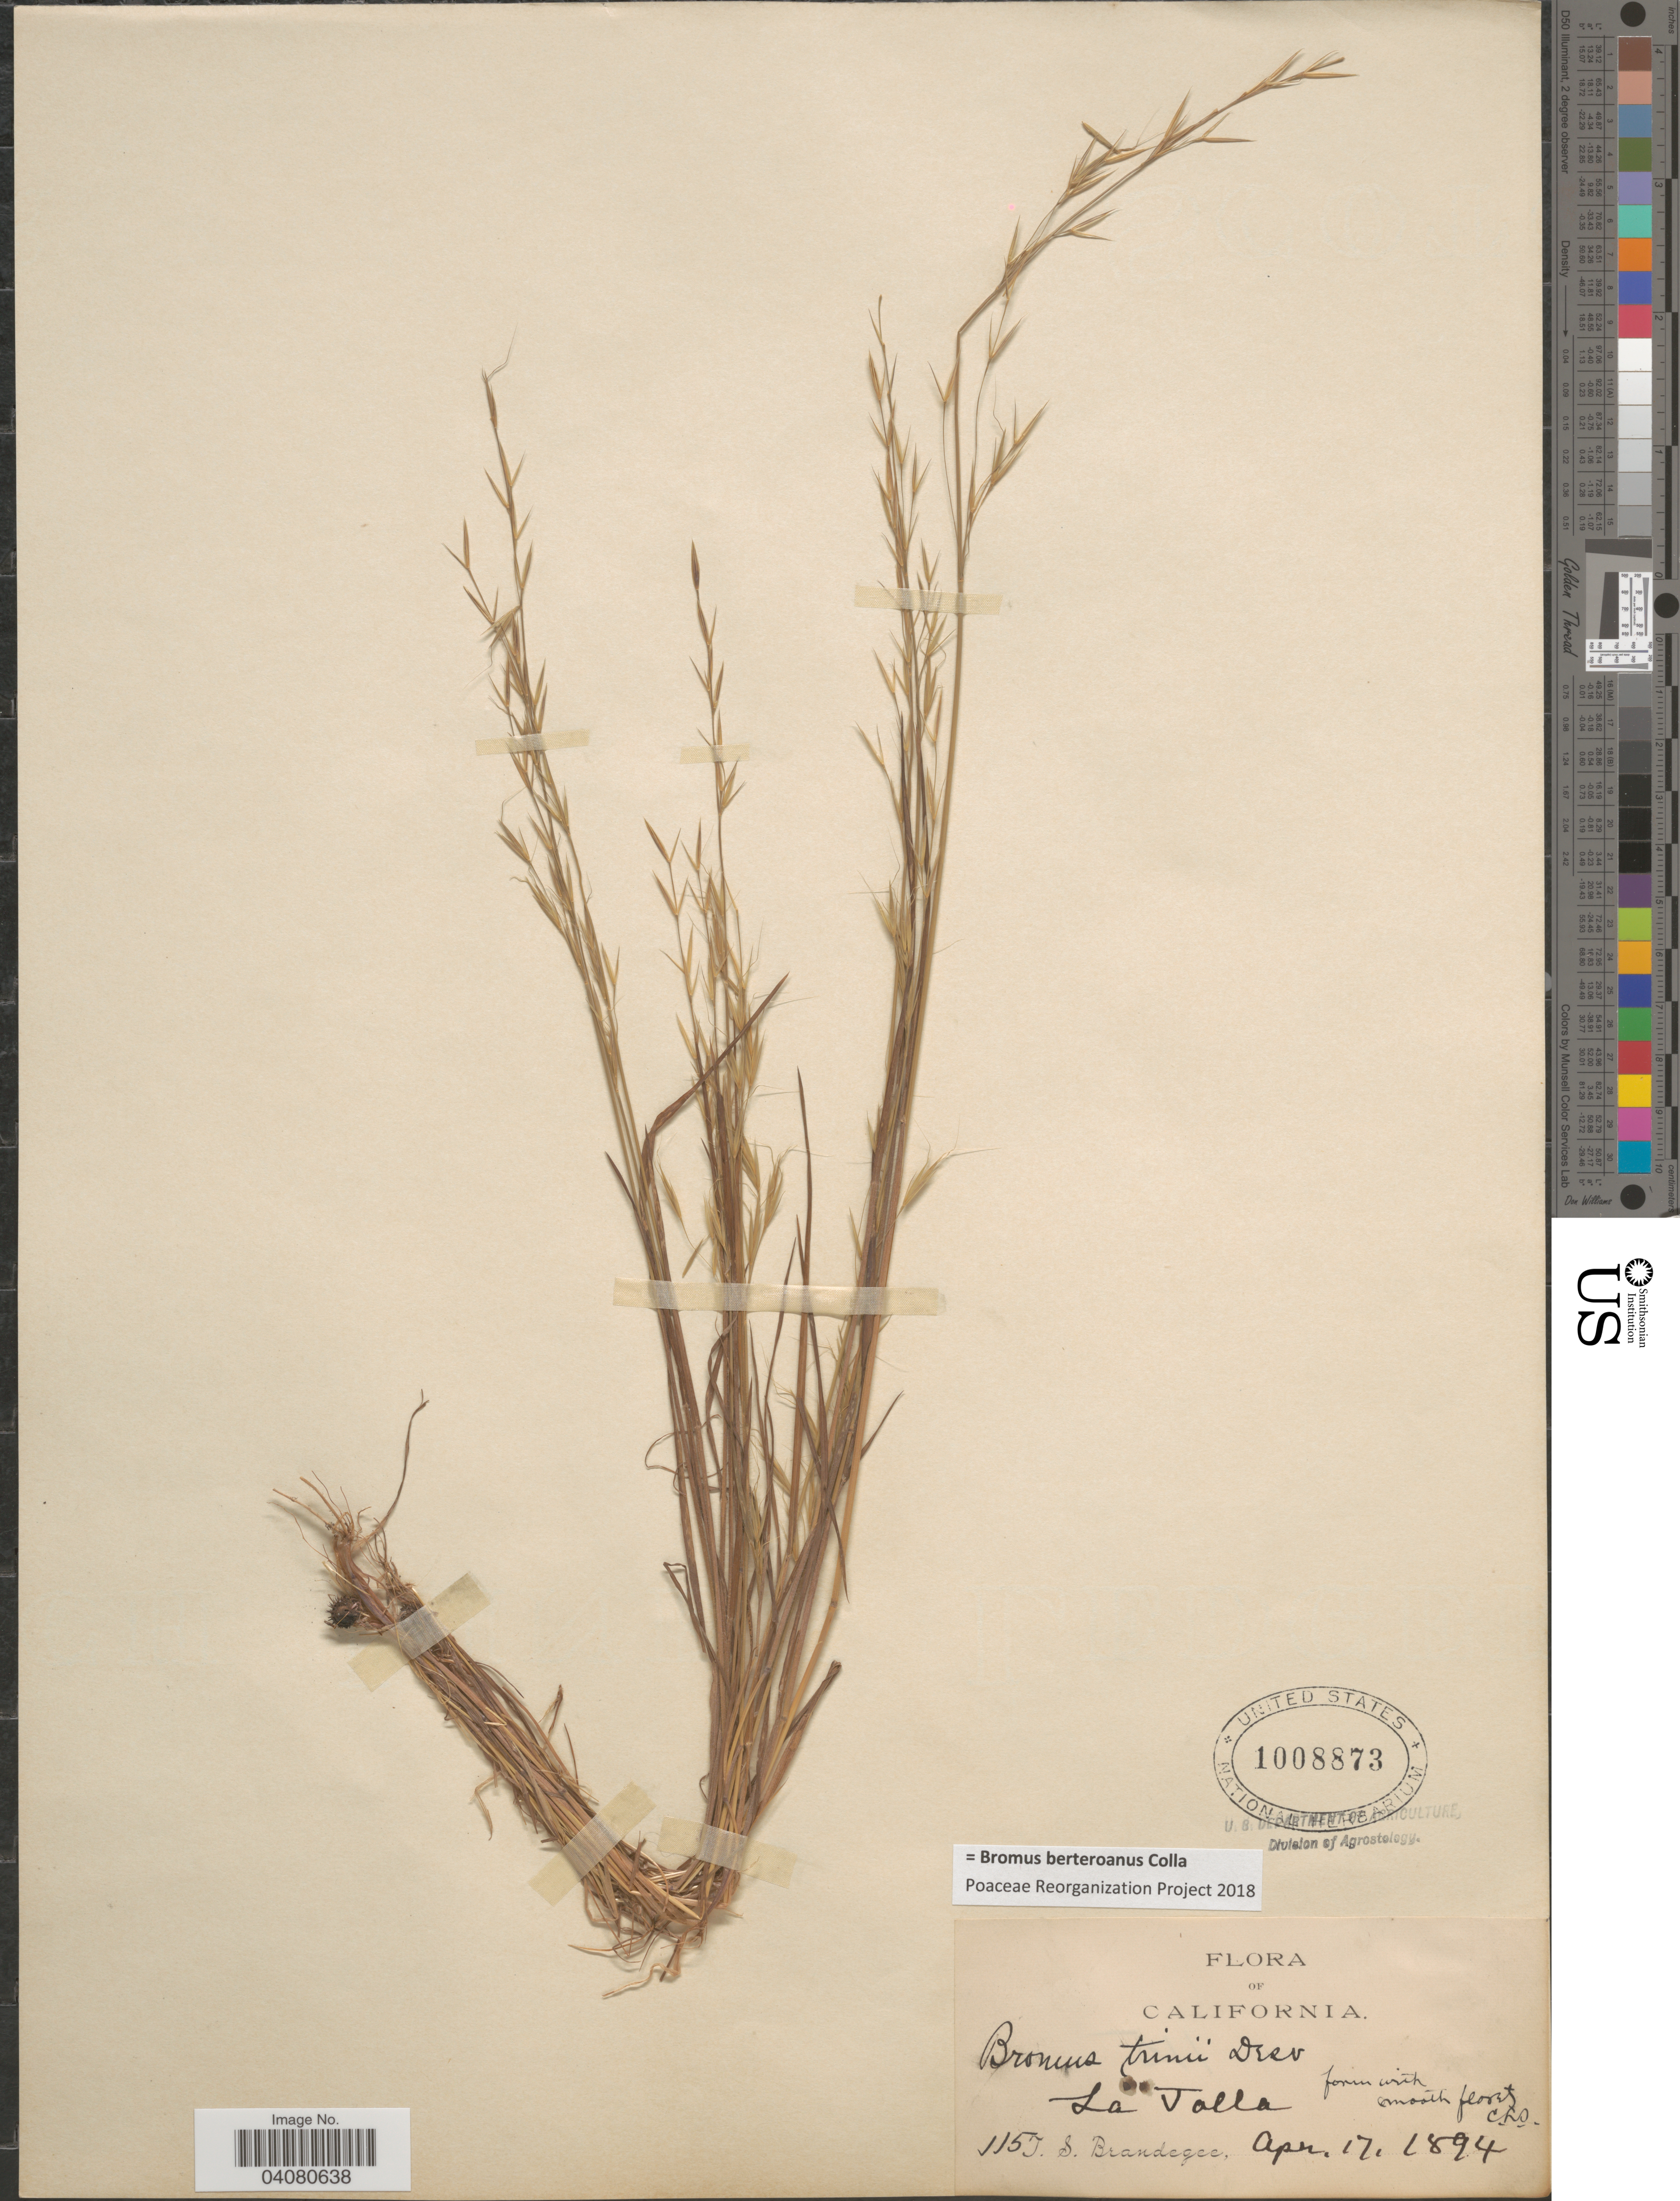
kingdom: Plantae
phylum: Tracheophyta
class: Liliopsida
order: Poales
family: Poaceae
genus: Bromus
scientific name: Bromus berteroanus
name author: Colla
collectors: J. S. Brandegee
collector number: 115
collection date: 1894-04-17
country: United States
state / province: California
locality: La Jolla.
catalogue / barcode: US 1008873